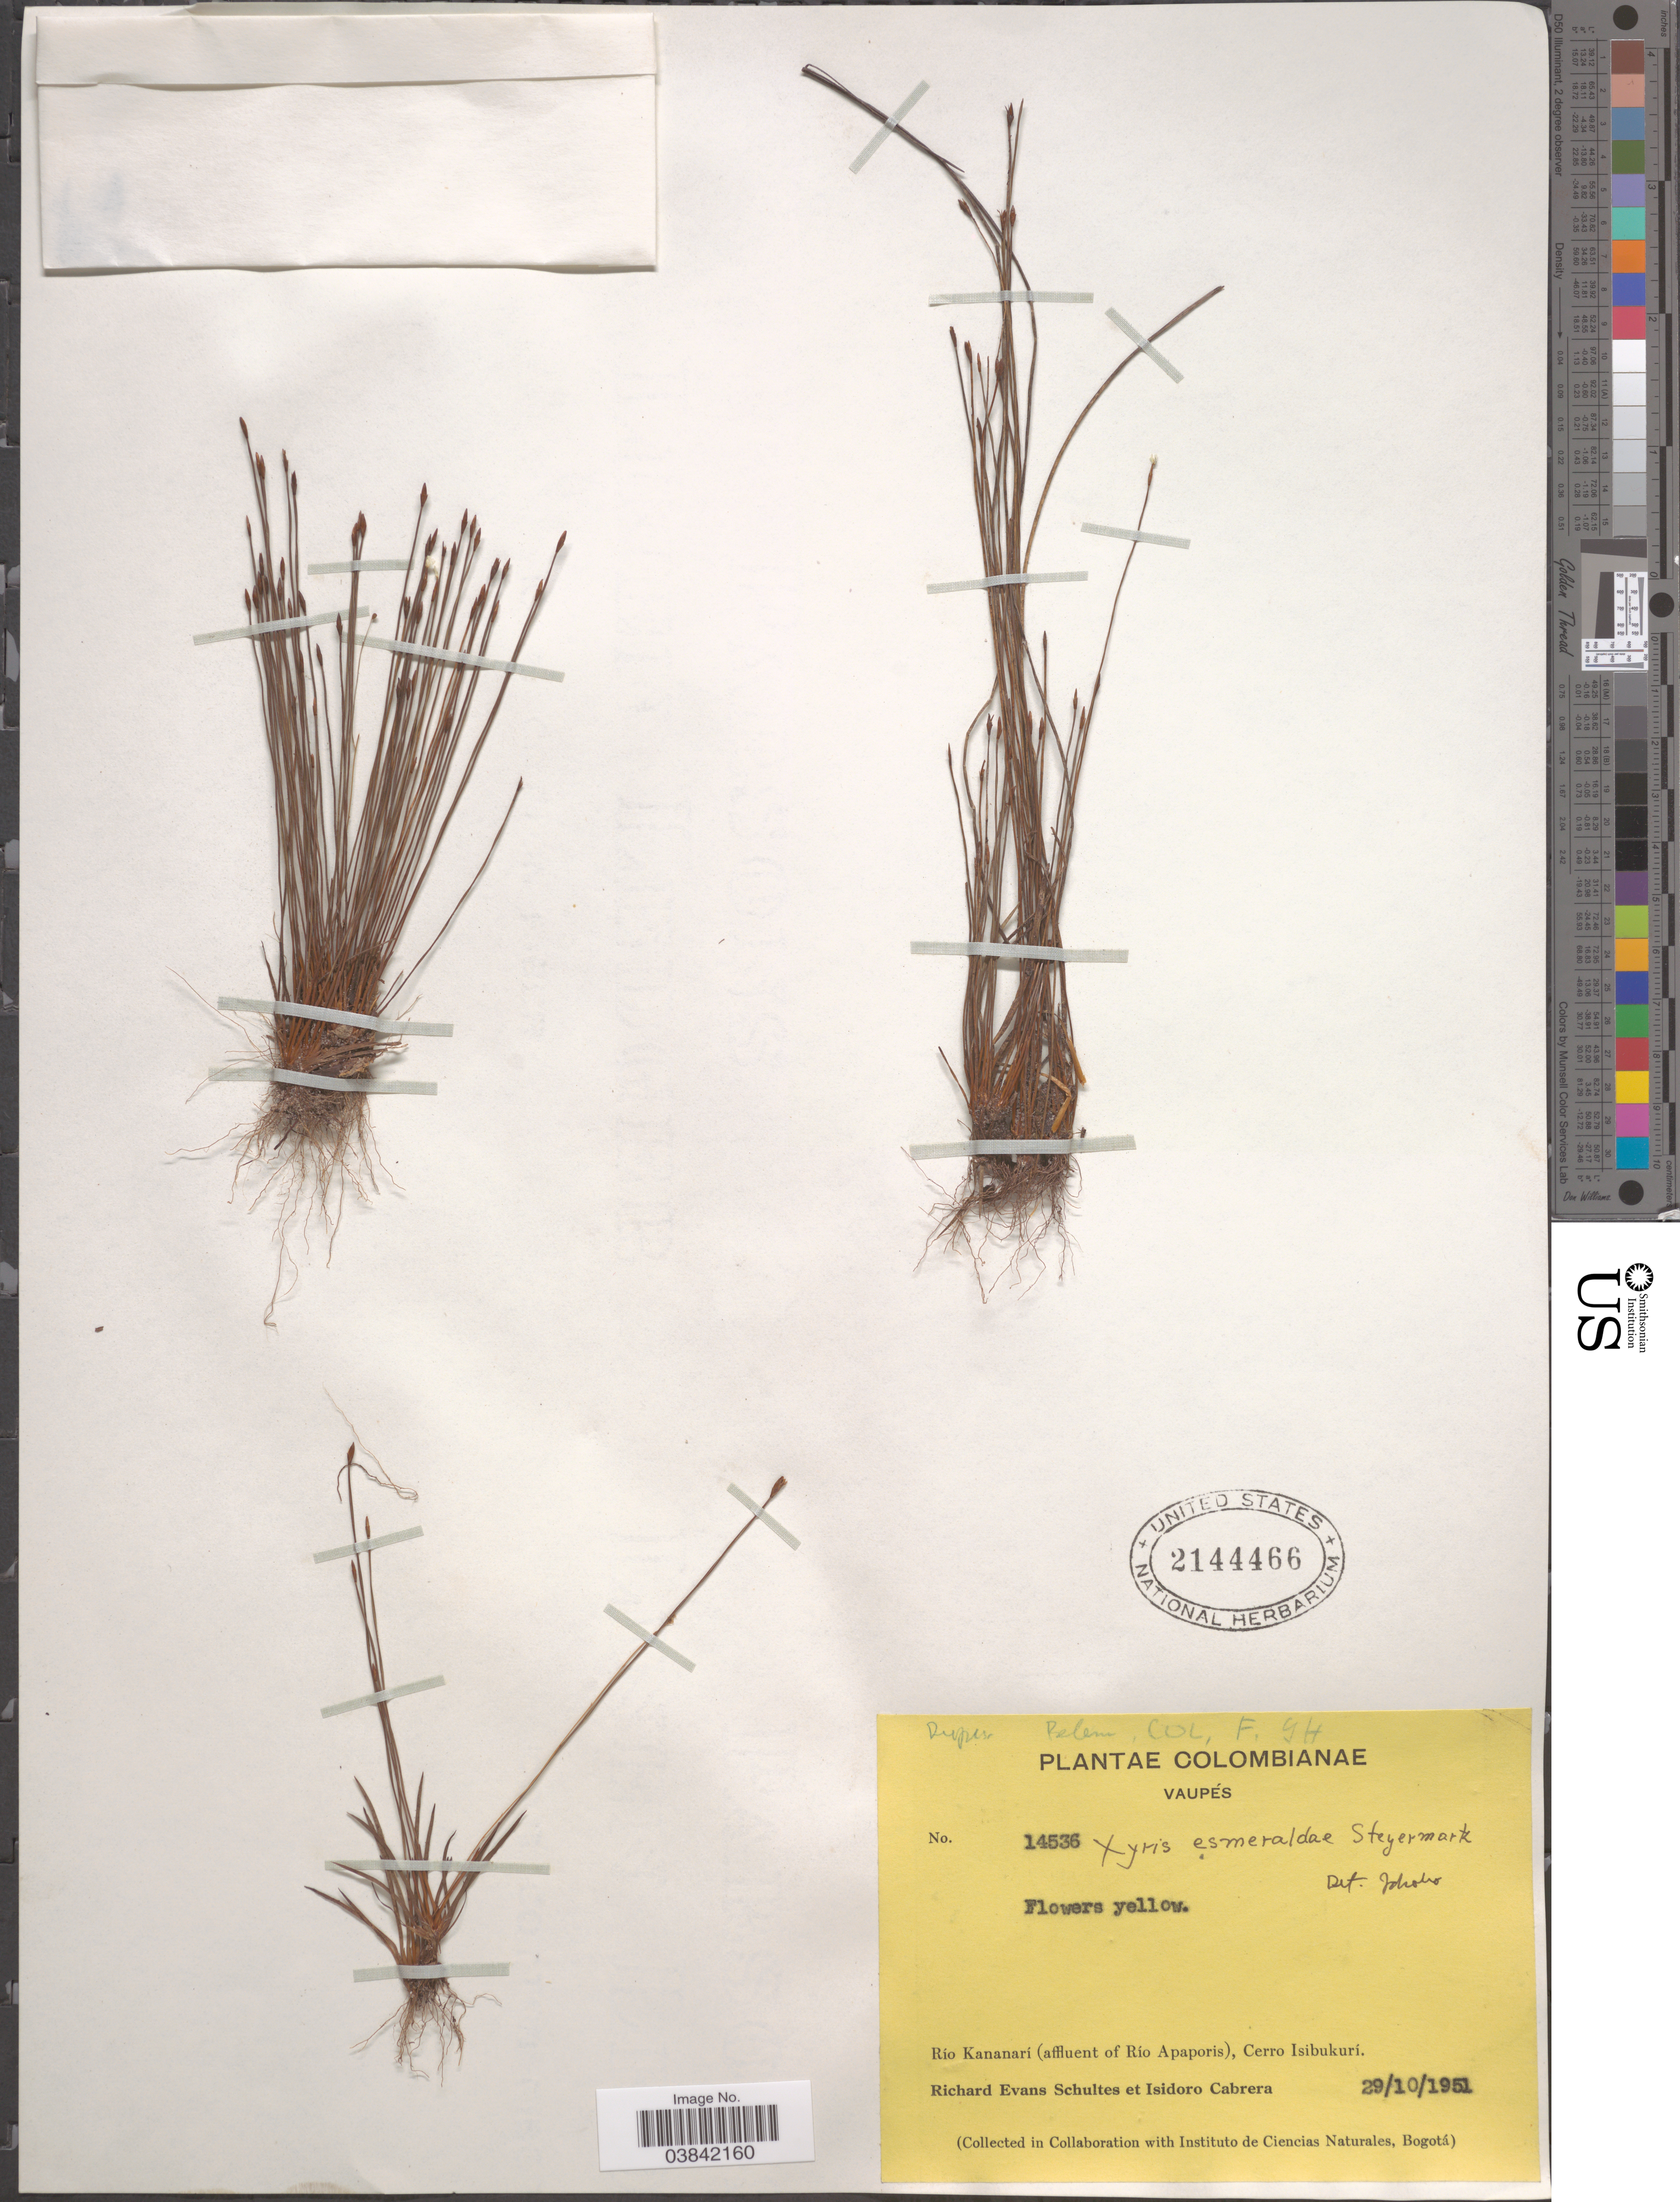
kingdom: Plantae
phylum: Tracheophyta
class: Liliopsida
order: Poales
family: Xyridaceae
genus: Xyris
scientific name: Xyris esmeraldae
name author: Steyerm.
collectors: R. E. Schultes & I. Cabrera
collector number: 14536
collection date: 1951-10-29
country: Colombia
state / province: Vaupés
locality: Río Kananarí (affluent of Río Apaporis), Cerro Isibukurí.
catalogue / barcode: US 2144466